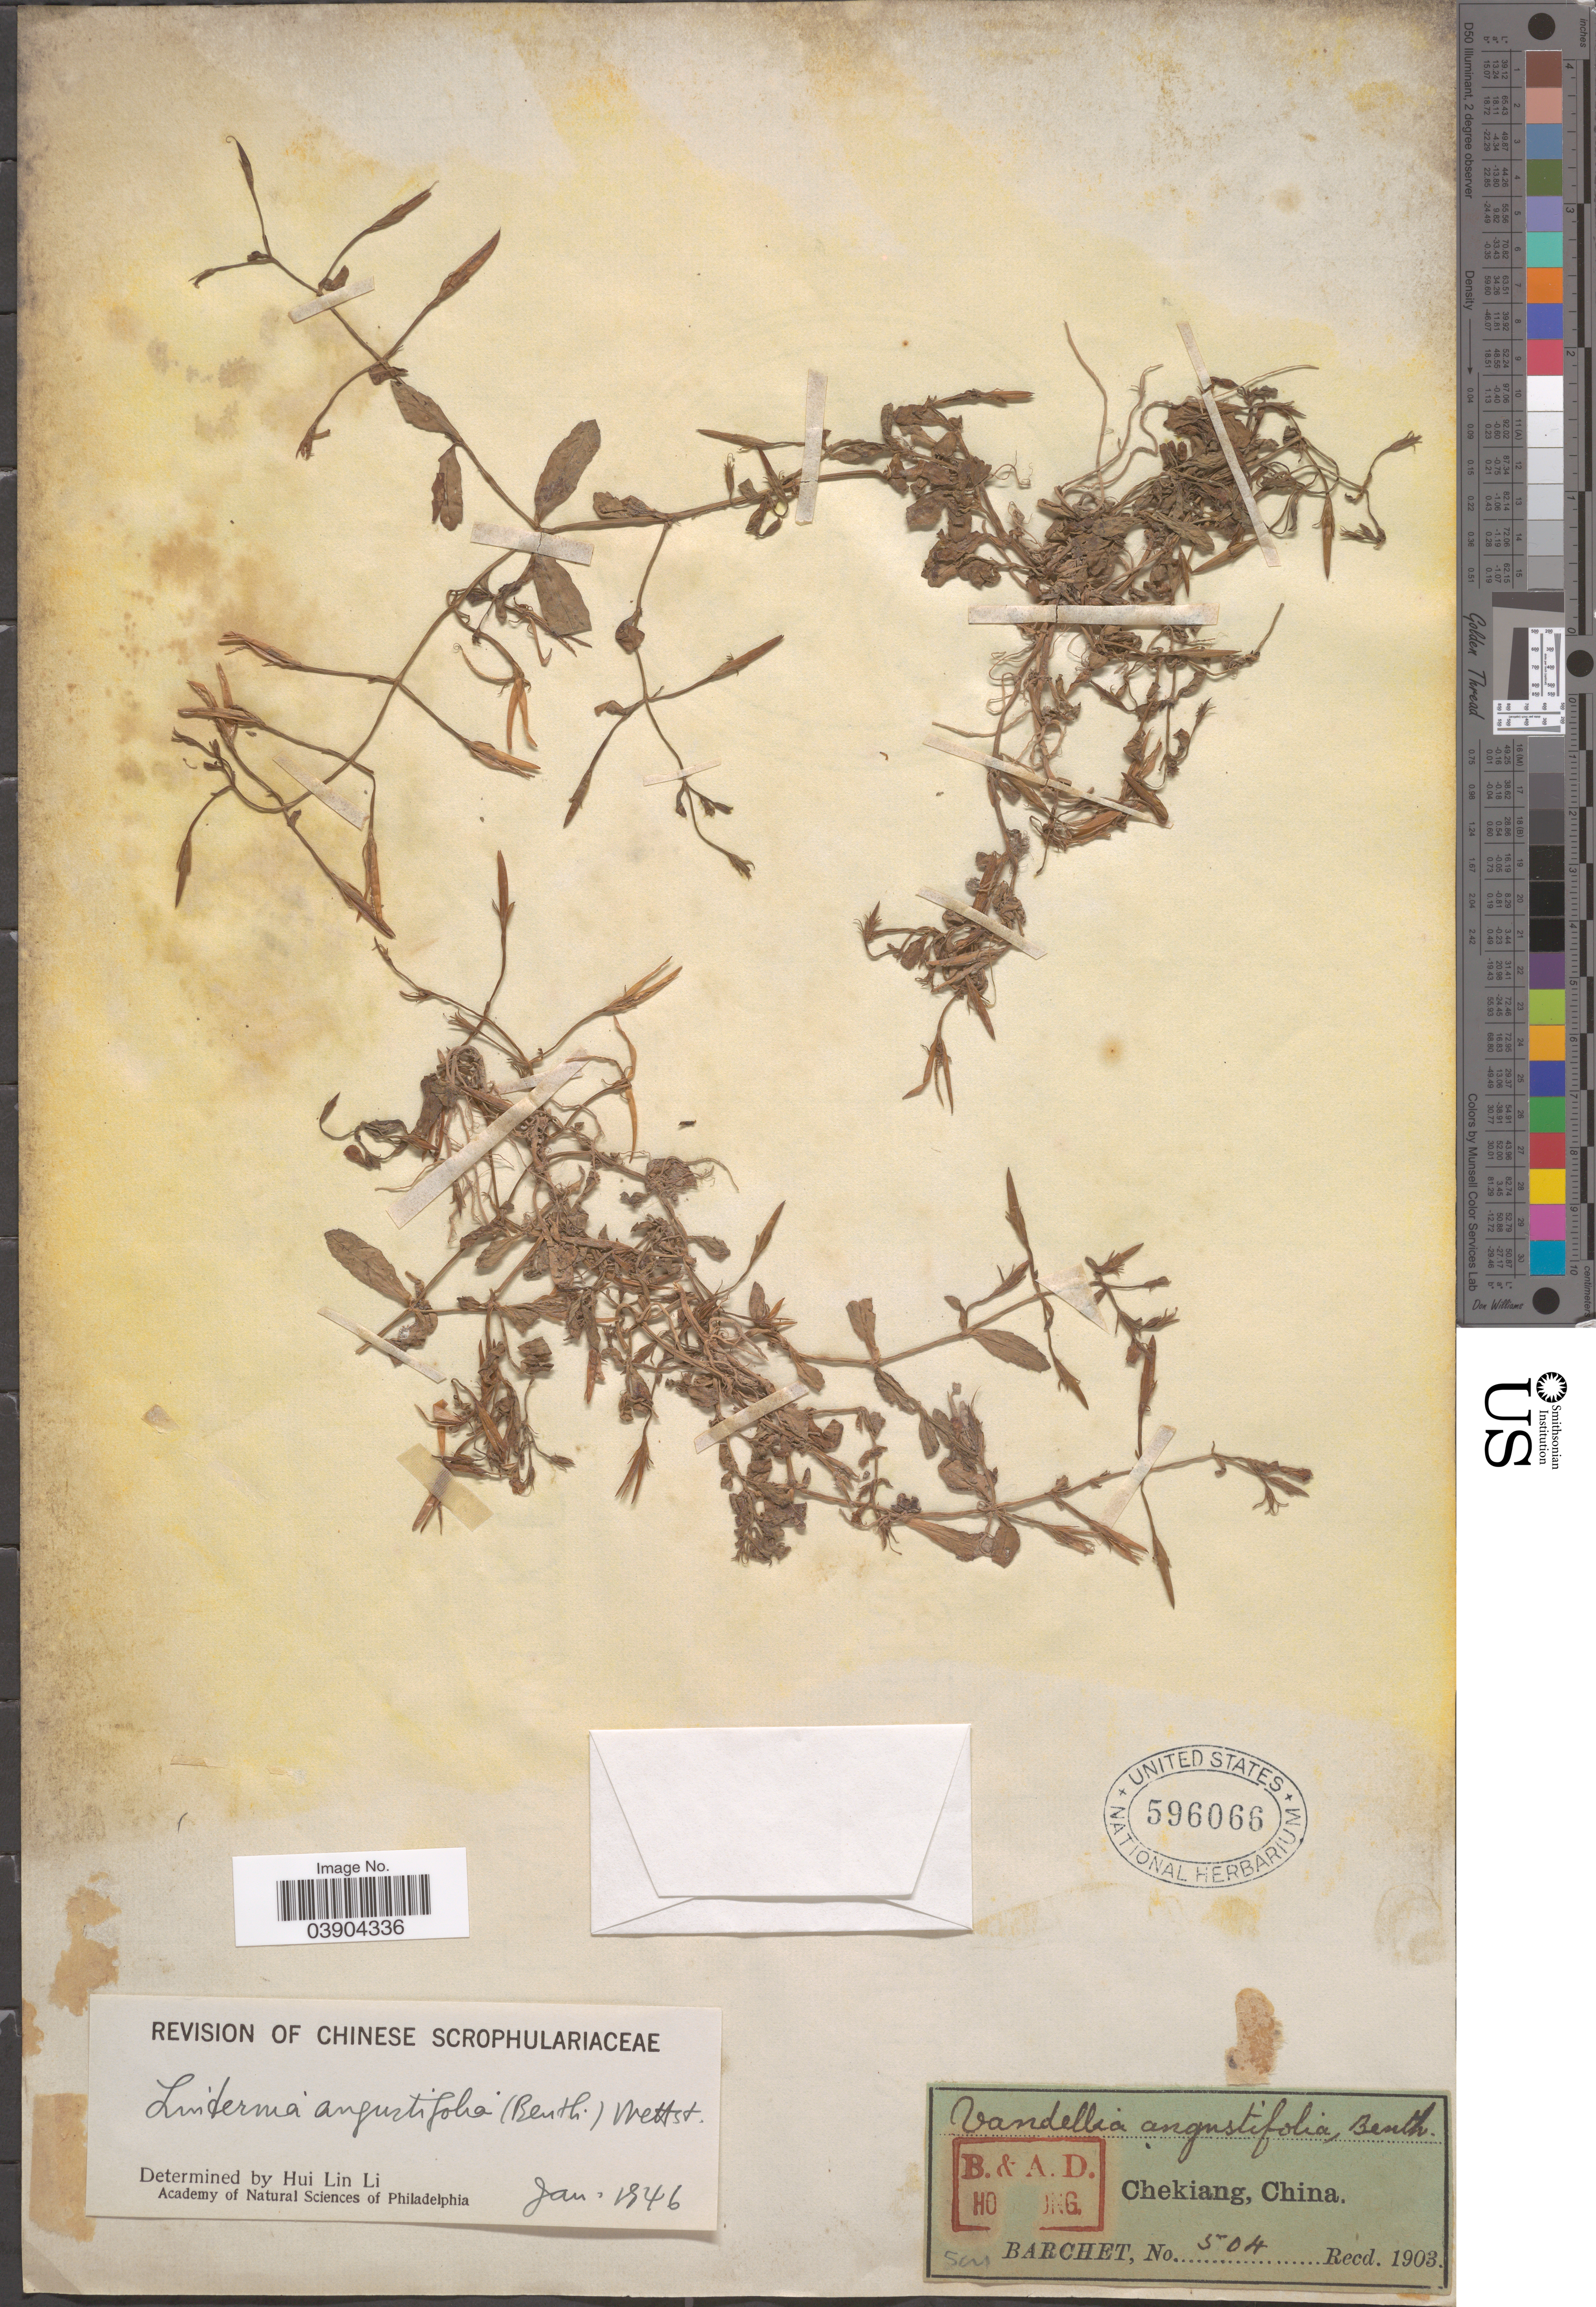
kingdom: Plantae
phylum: Tracheophyta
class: Magnoliopsida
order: Lamiales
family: Linderniaceae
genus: Lindernia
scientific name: Lindernia angustifolia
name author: (Benth.) Wettst.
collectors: Barchet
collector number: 504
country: China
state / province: Zhejiang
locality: Chekiang.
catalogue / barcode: US 596066